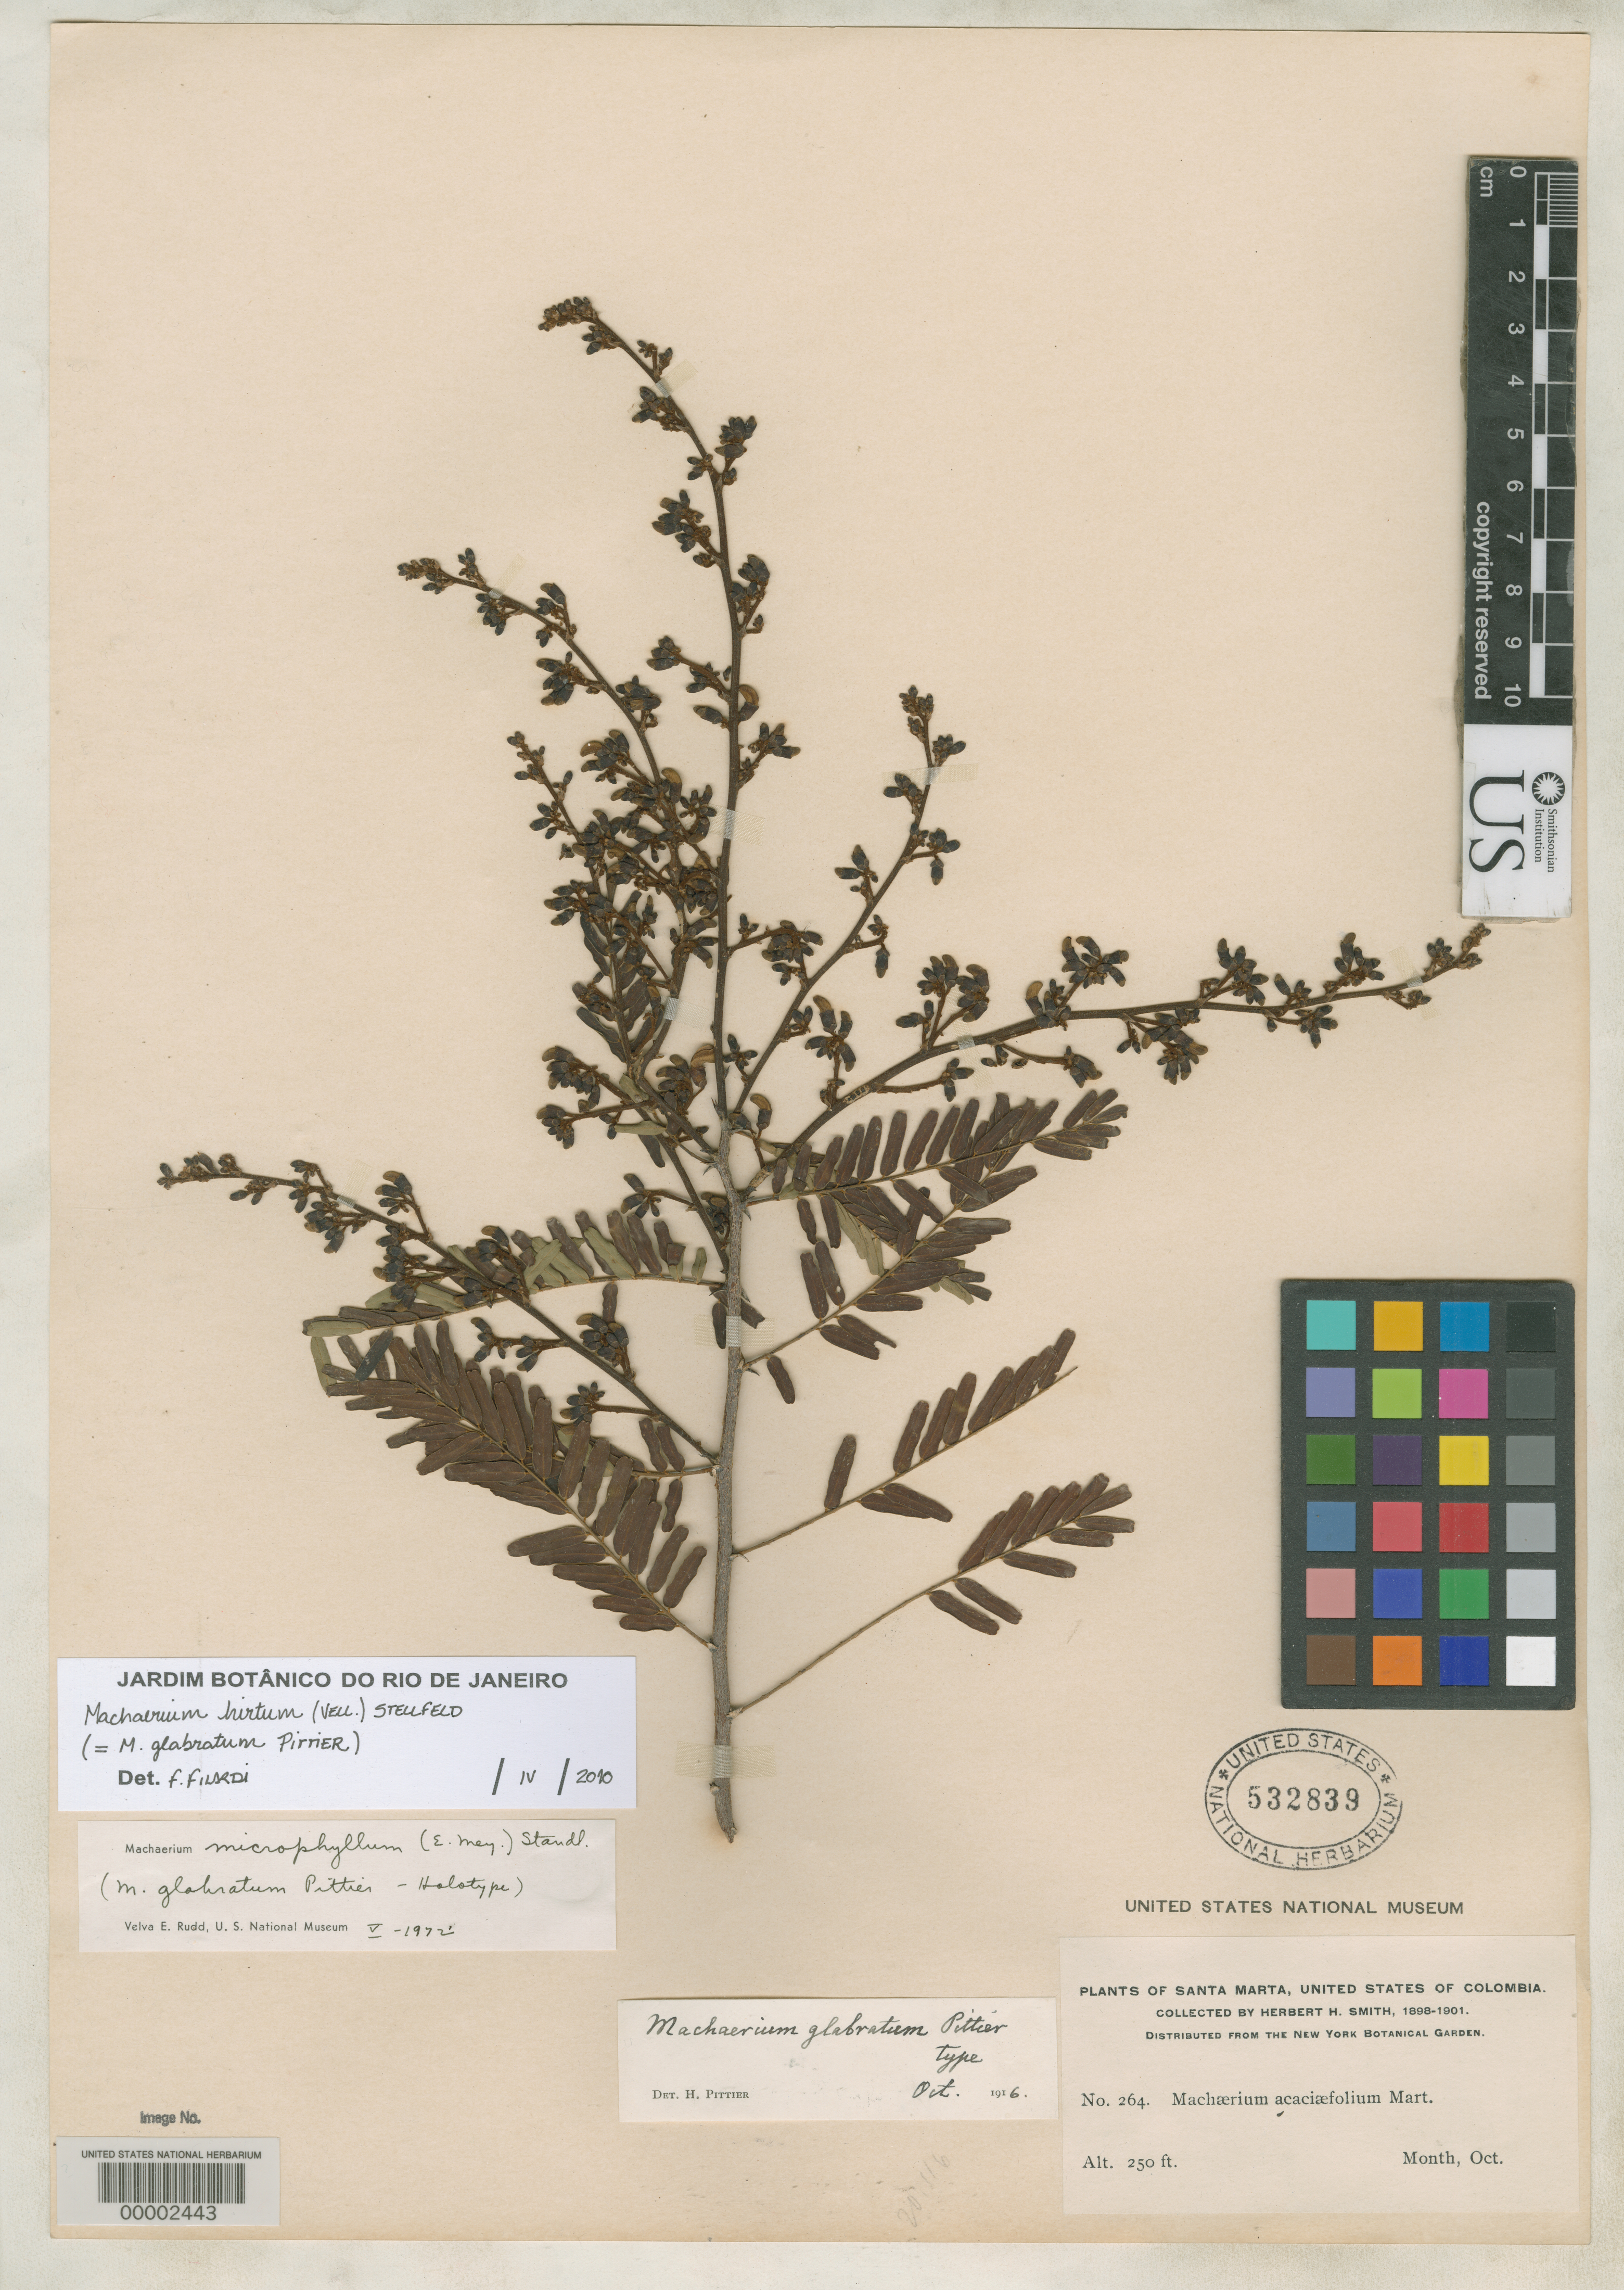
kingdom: Plantae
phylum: Tracheophyta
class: Magnoliopsida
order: Fabales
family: Fabaceae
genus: Machaerium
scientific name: Machaerium glabratum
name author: Pittier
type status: Holotype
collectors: Herbert H. Smith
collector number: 264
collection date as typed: Oct 1898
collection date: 1898-10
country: Colombia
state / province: Magdalena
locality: Santa Marta.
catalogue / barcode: US 532839